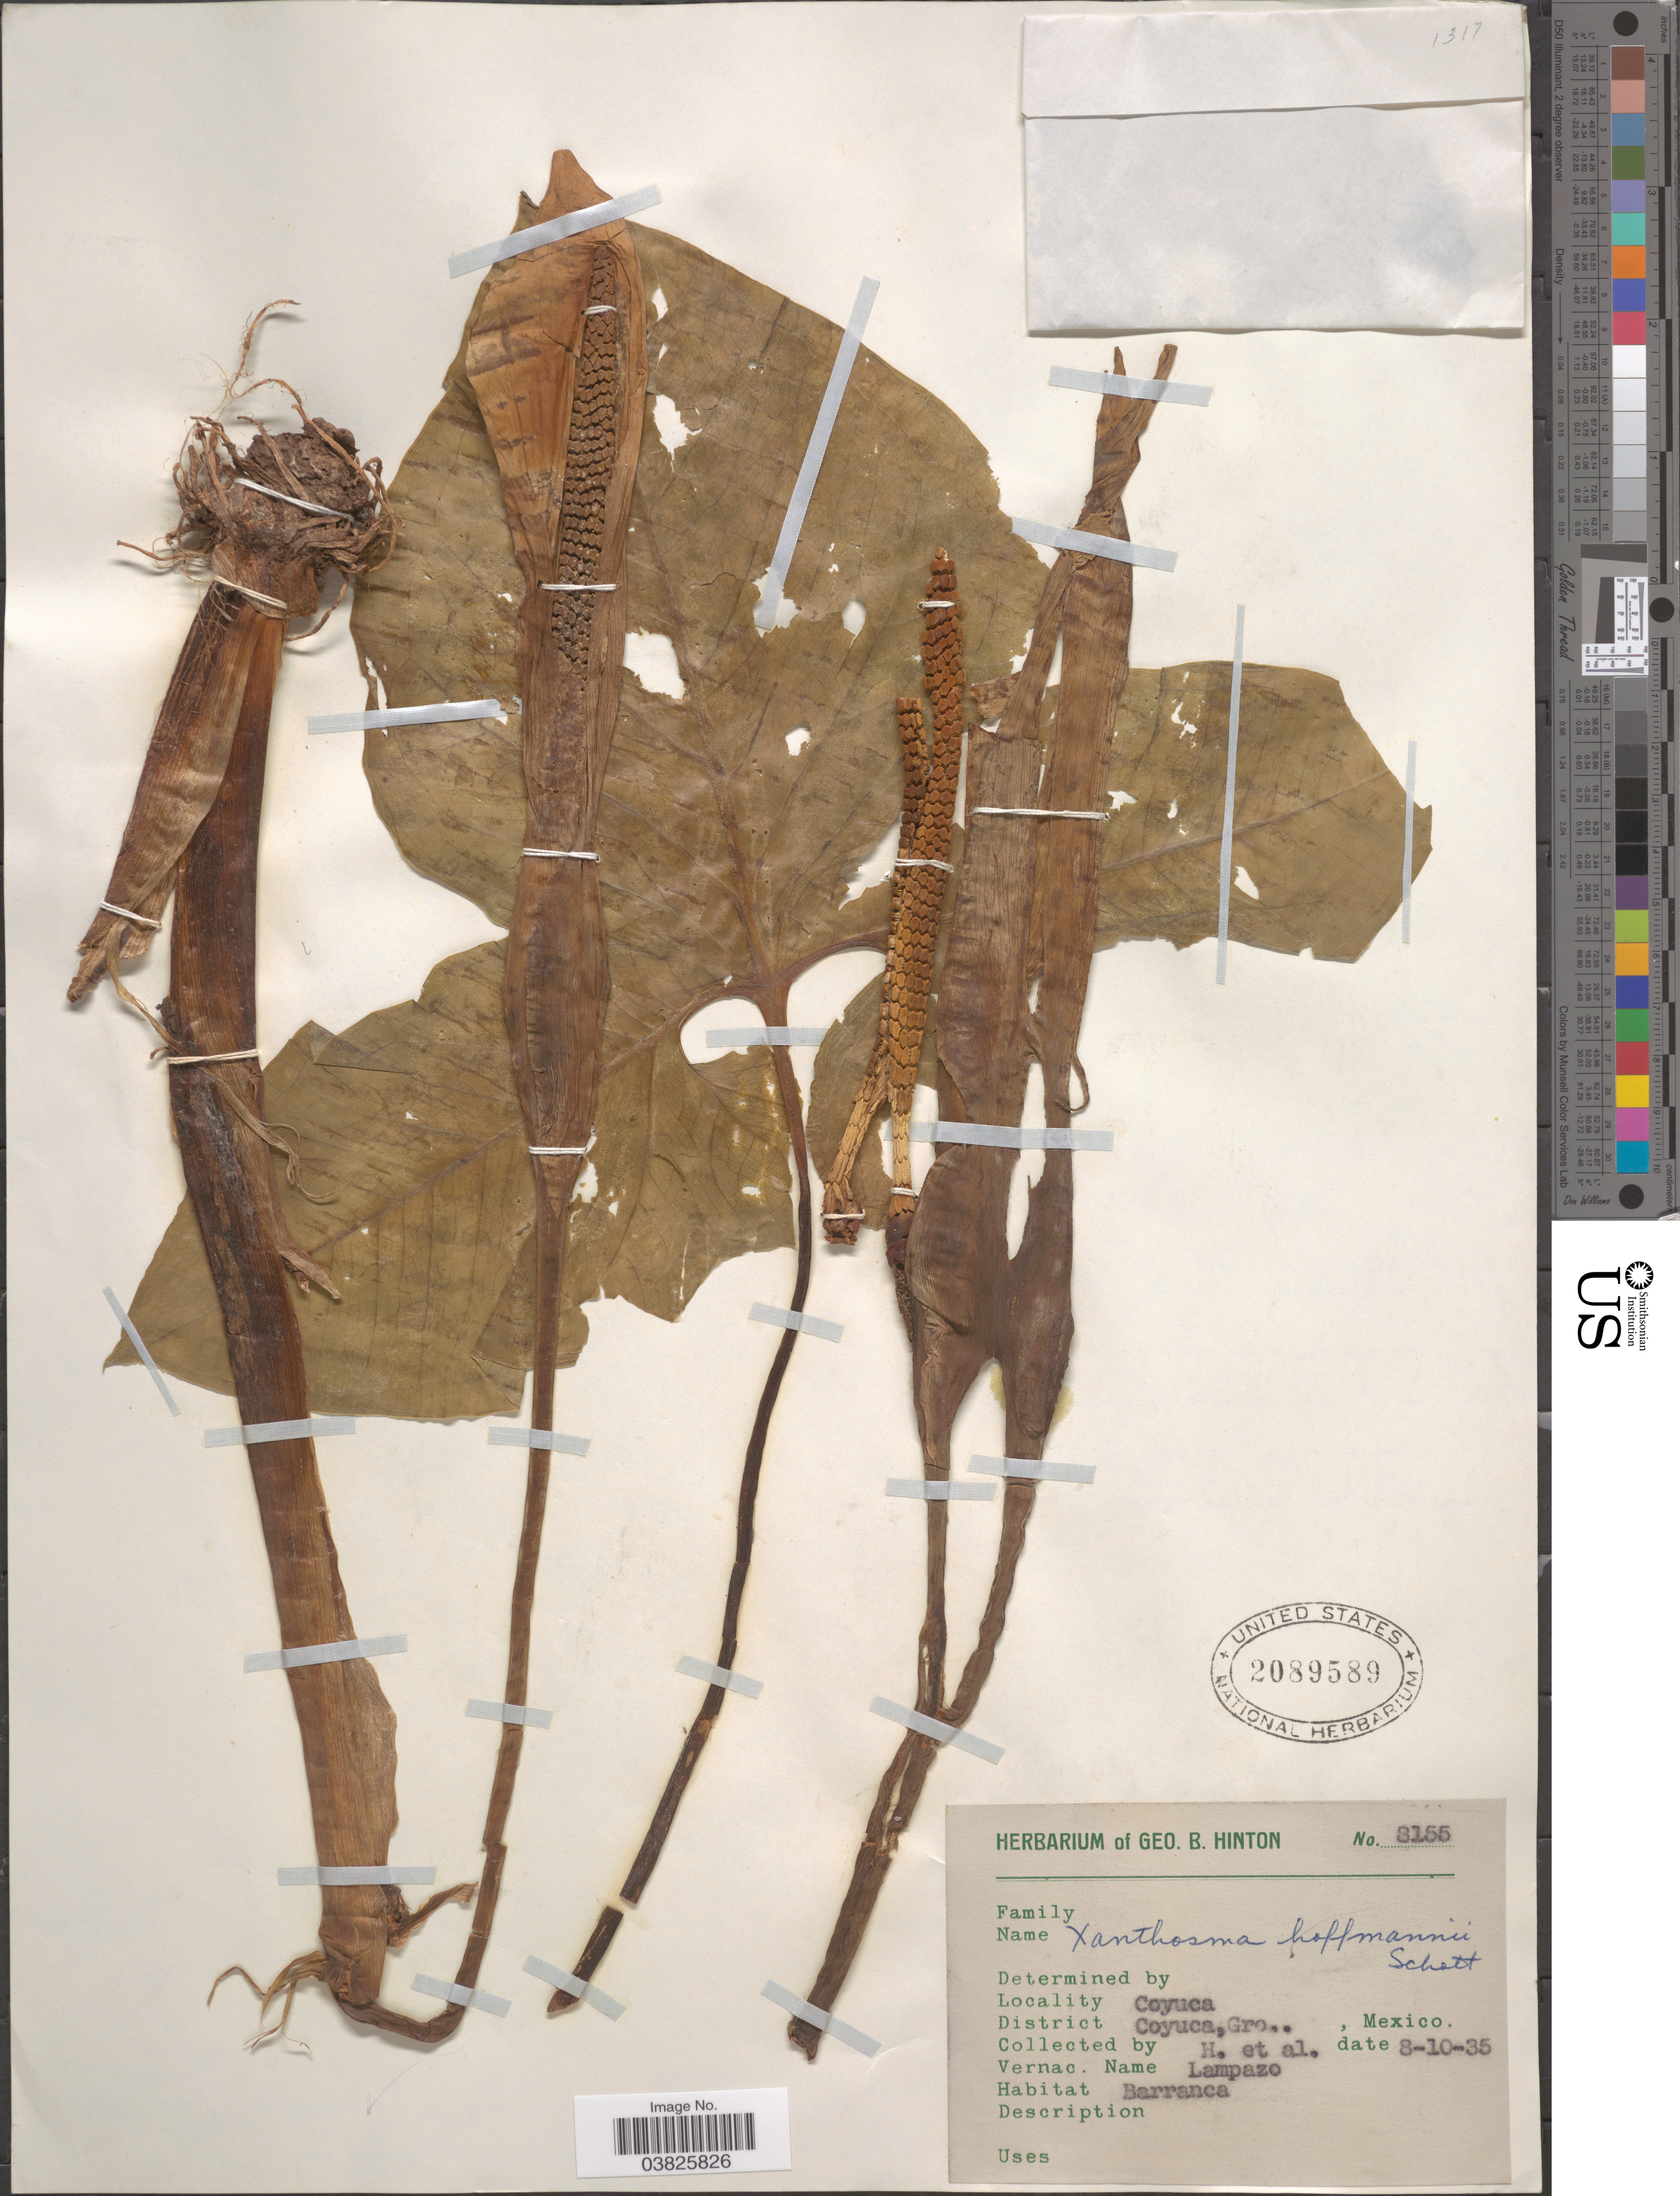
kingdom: Plantae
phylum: Tracheophyta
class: Liliopsida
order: Alismatales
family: Araceae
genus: Xanthosoma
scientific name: Xanthosoma hoffmannii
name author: (Schott) Schott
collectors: G. B. Hinton & et al.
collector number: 3155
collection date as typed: Transcribed d/m/y: 8/10/35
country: Mexico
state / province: Guerrero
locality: Coyuca. District Coyuca.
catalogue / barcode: US 2089589